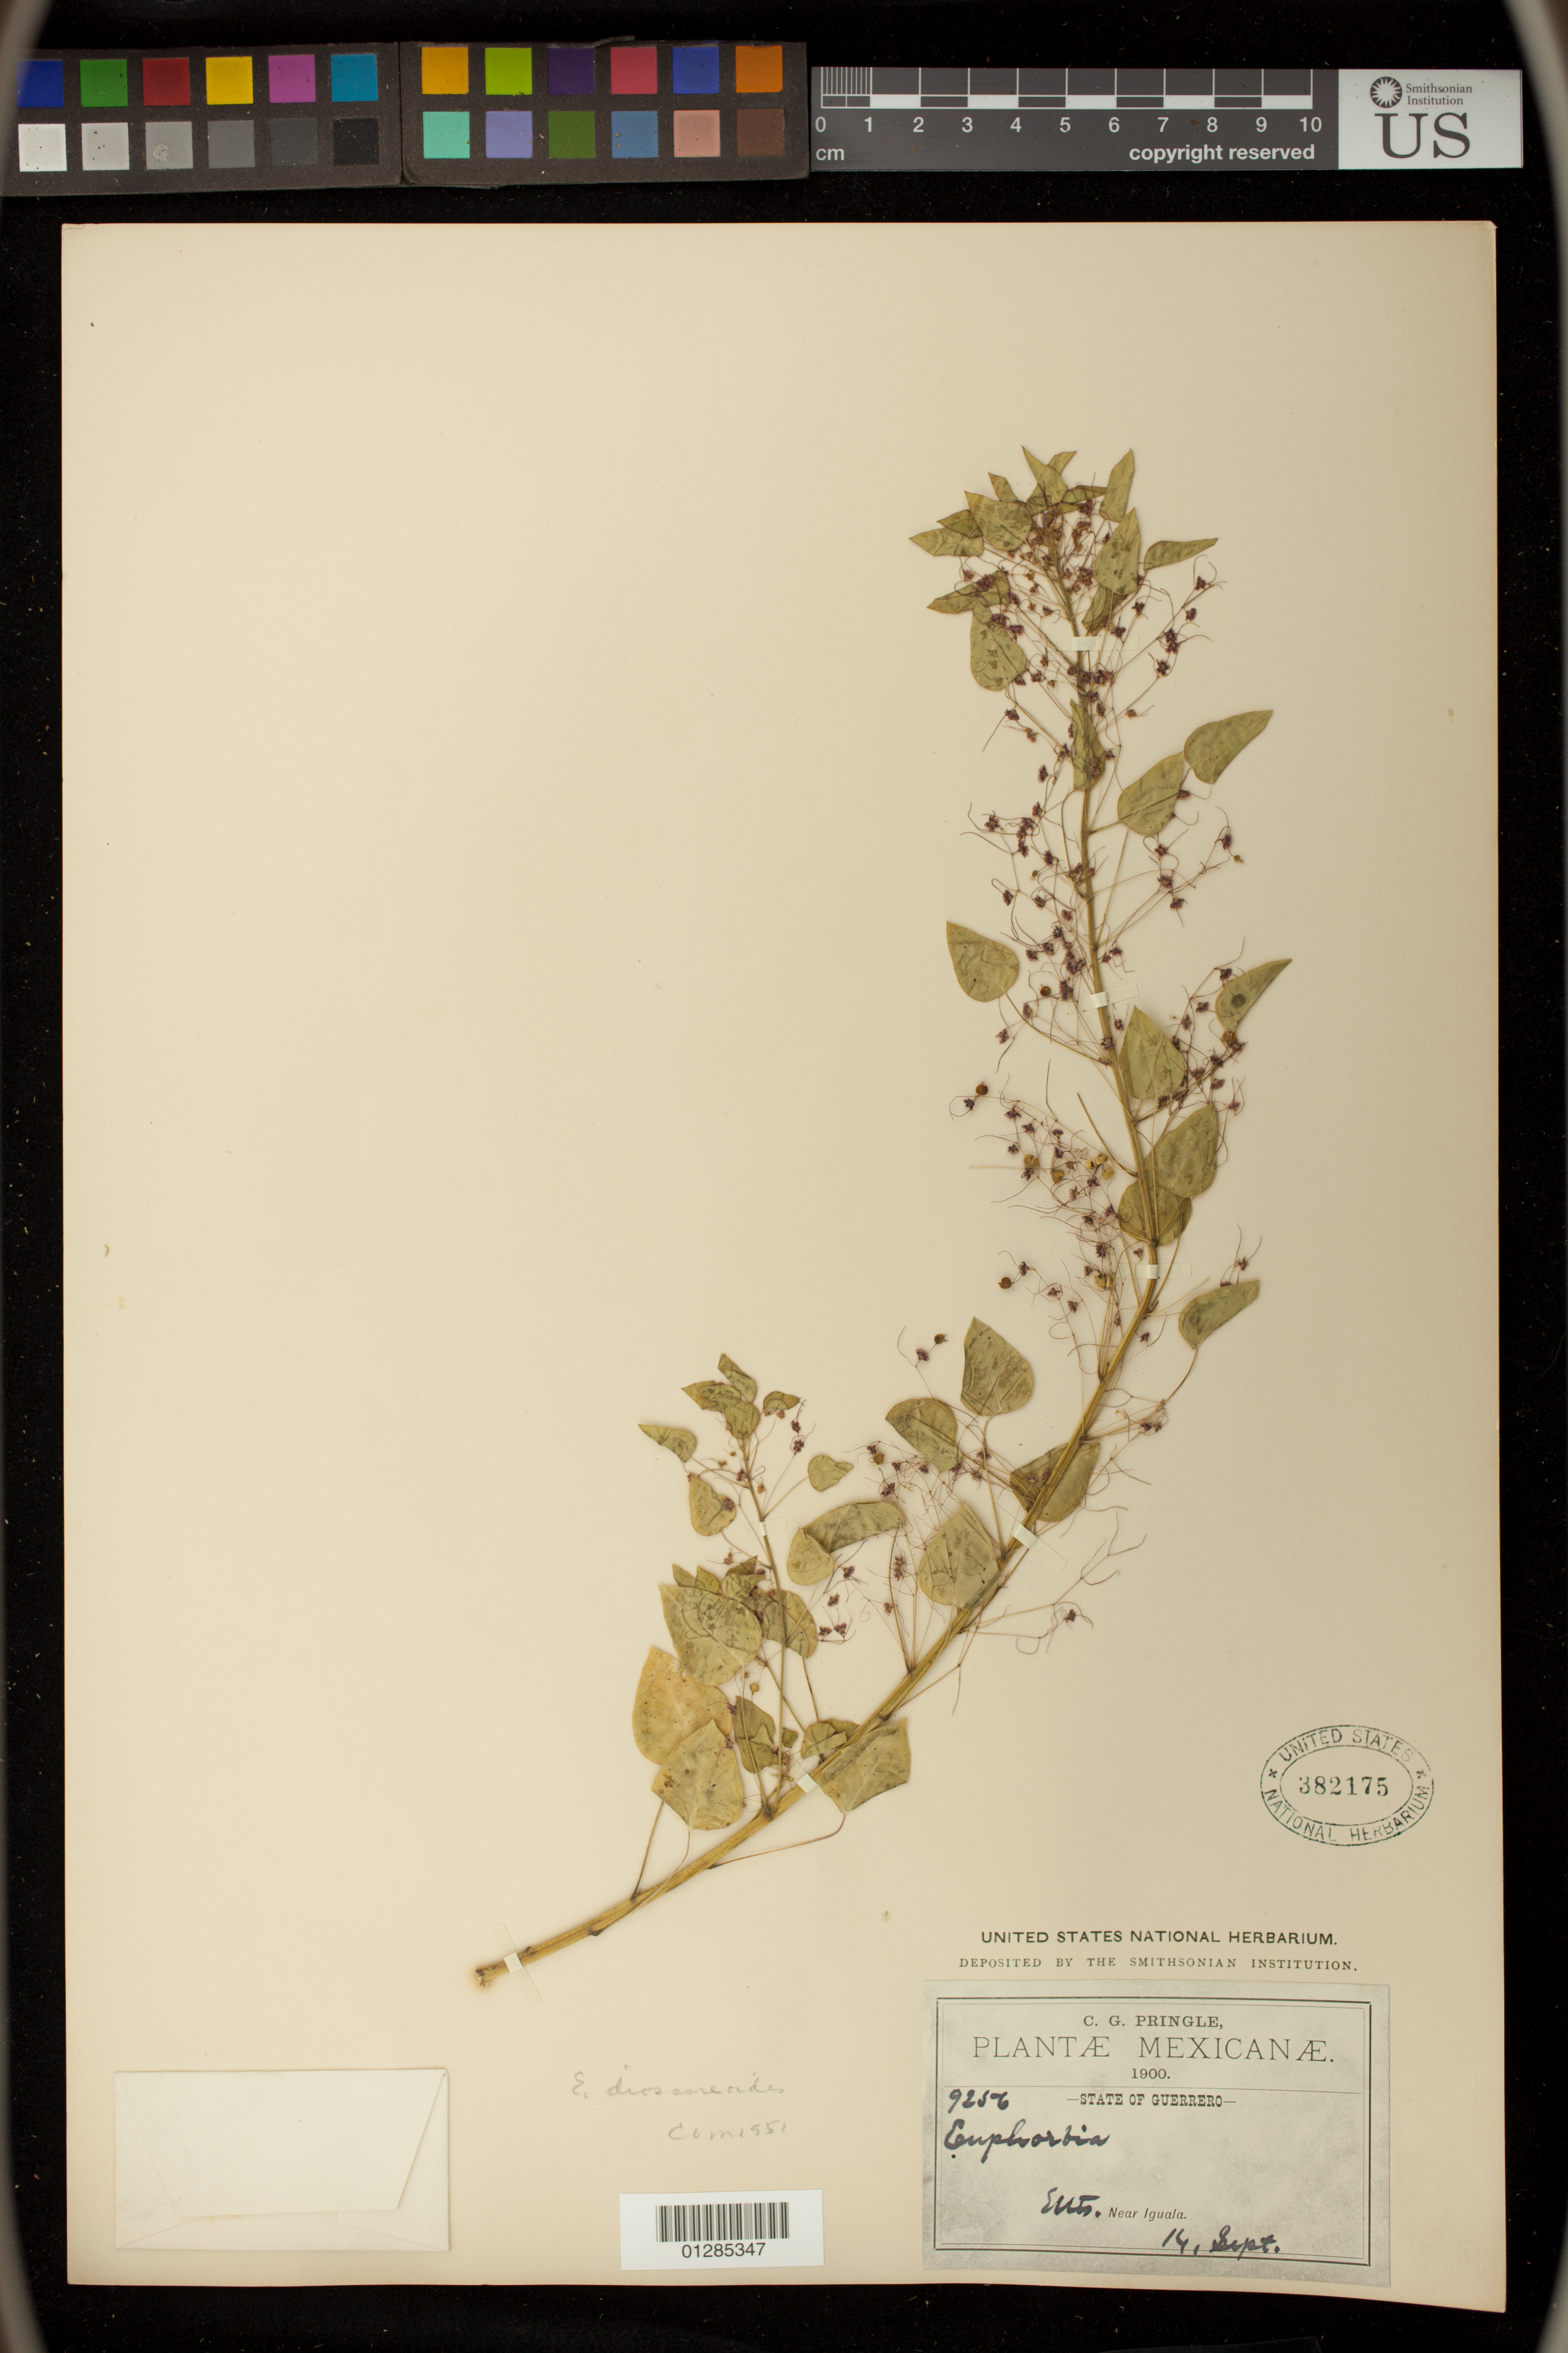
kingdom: Plantae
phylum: Tracheophyta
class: Magnoliopsida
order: Malpighiales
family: Euphorbiaceae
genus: Euphorbia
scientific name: Euphorbia dioscoreoides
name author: Boiss.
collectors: C. G. Pringle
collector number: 9256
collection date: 1900-07-14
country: Mexico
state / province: Guerrero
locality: Near Iguala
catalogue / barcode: US 382175